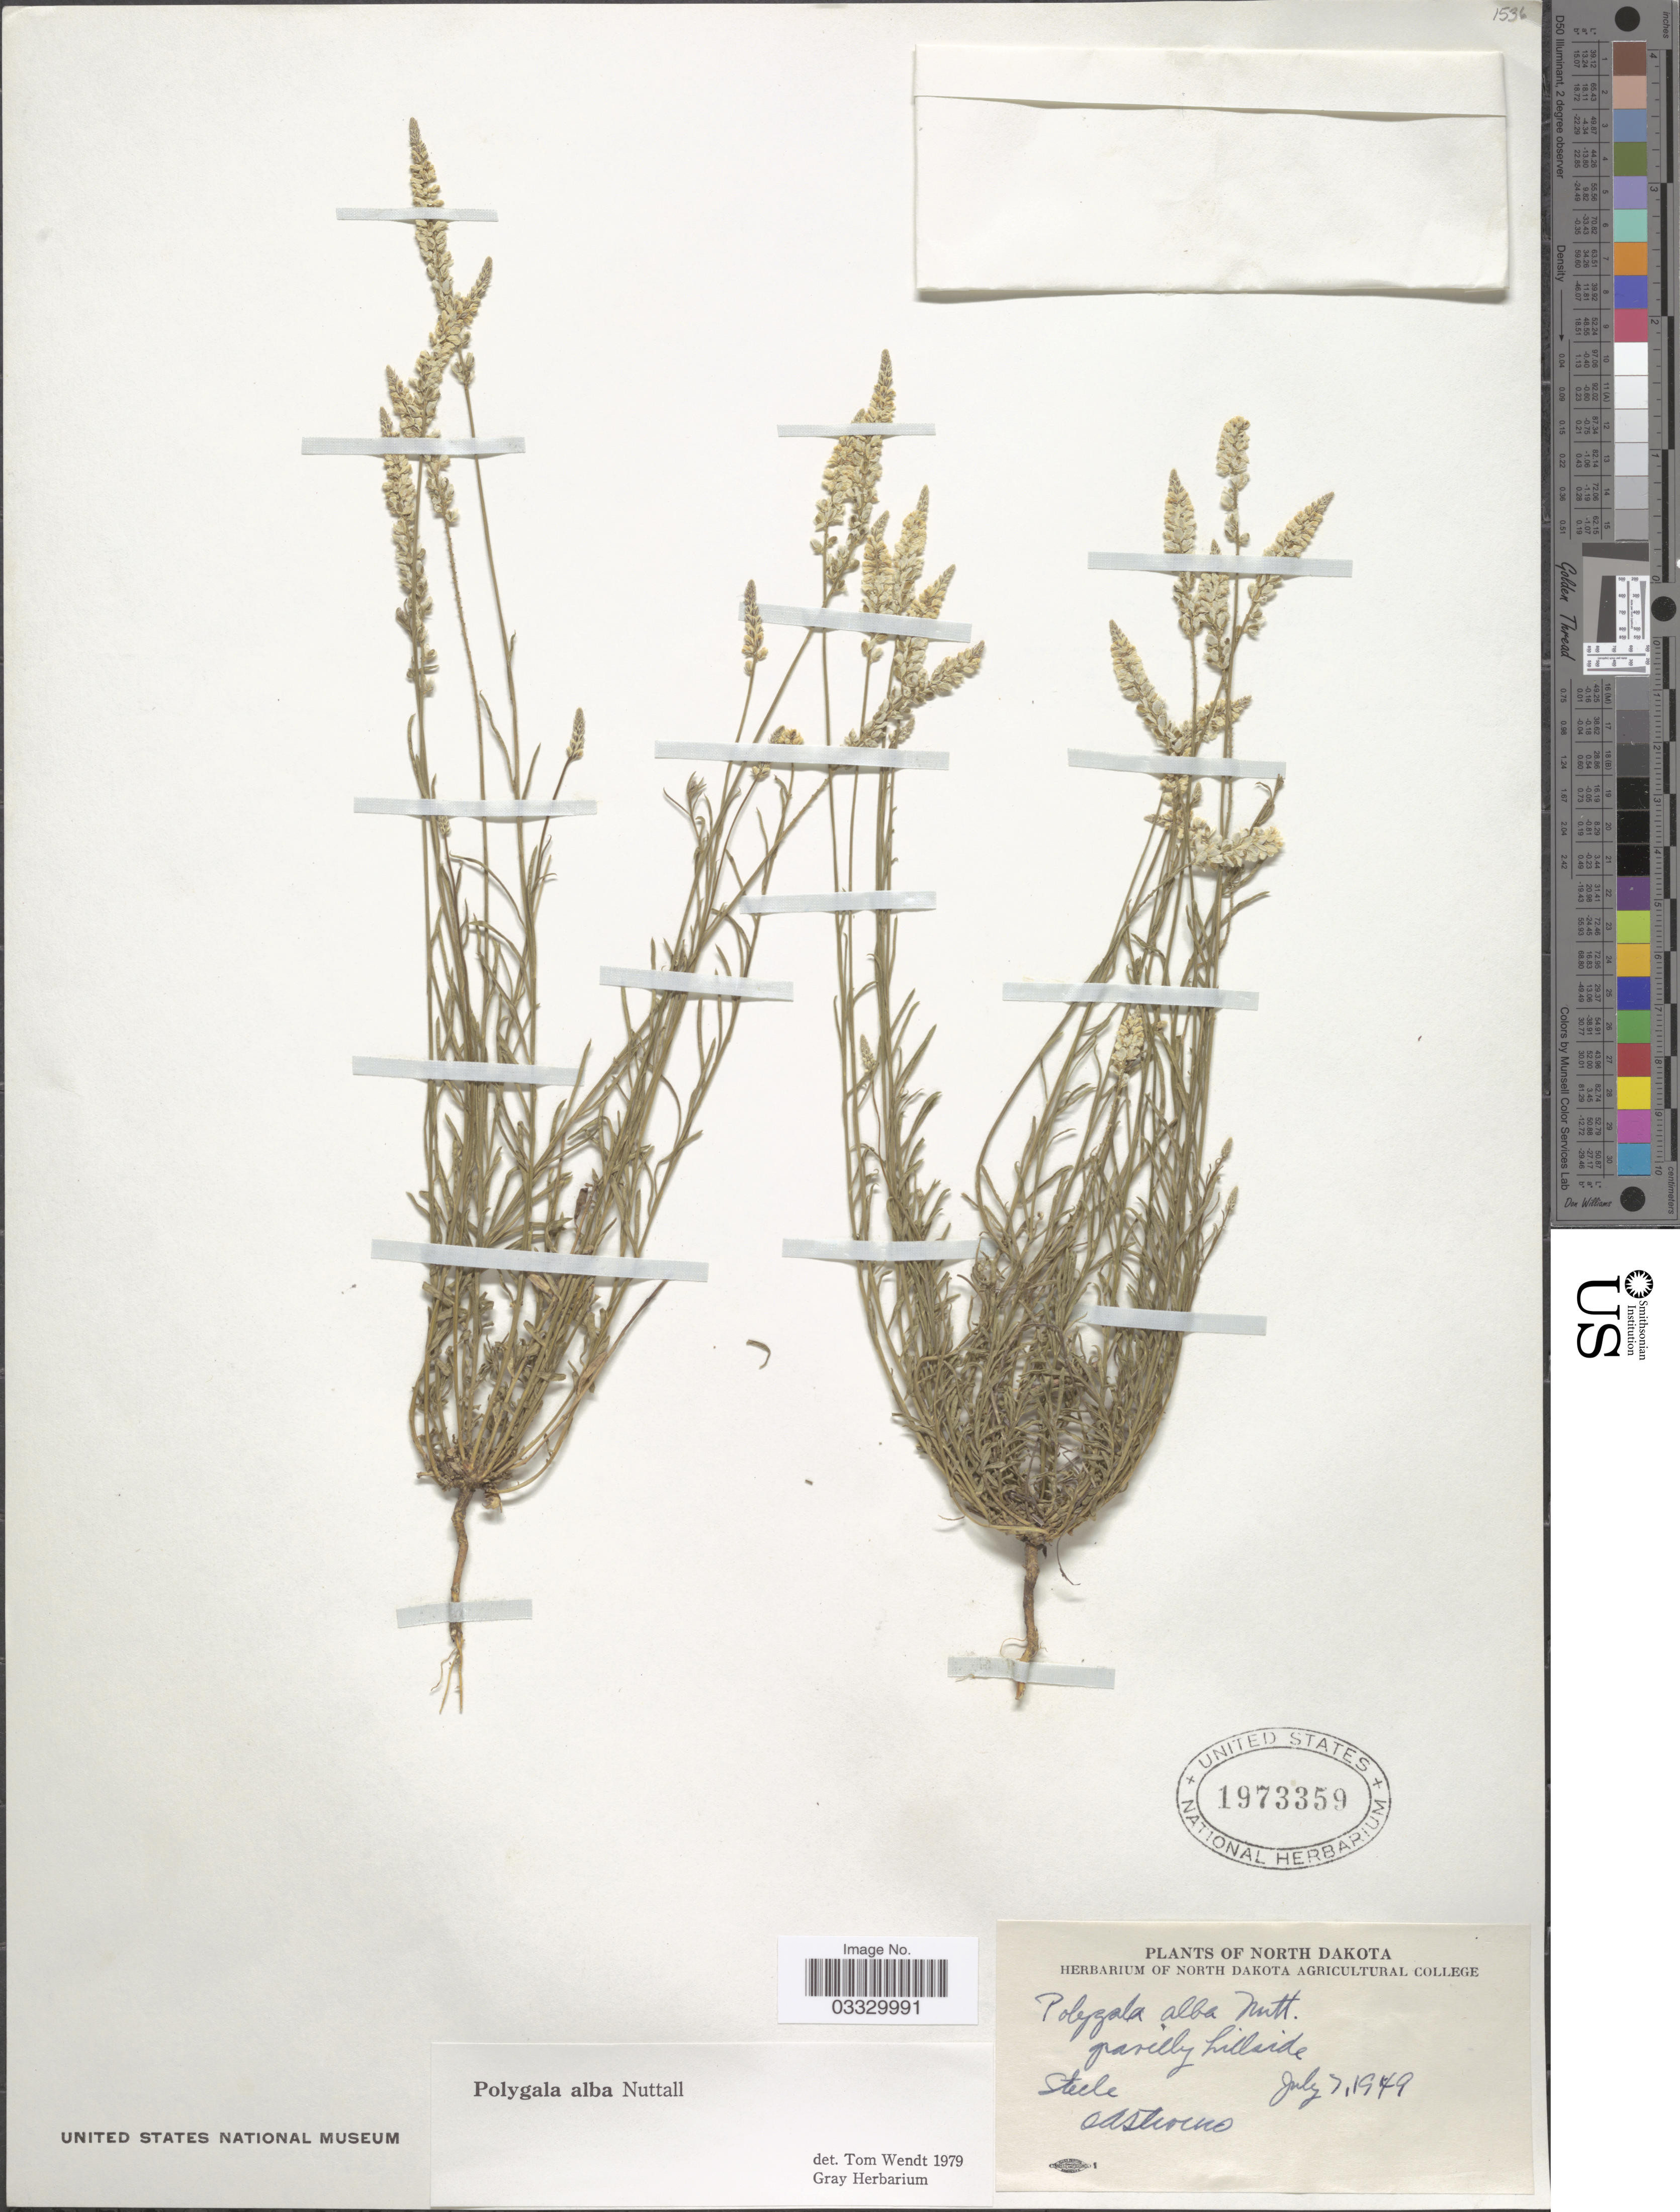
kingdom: Plantae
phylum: Tracheophyta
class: Magnoliopsida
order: Fabales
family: Polygalaceae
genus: Polygala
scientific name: Polygala alba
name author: Nutt.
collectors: O. A. Stevens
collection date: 1949-07-07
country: United States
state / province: North Dakota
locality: Steele.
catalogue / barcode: US 1973359